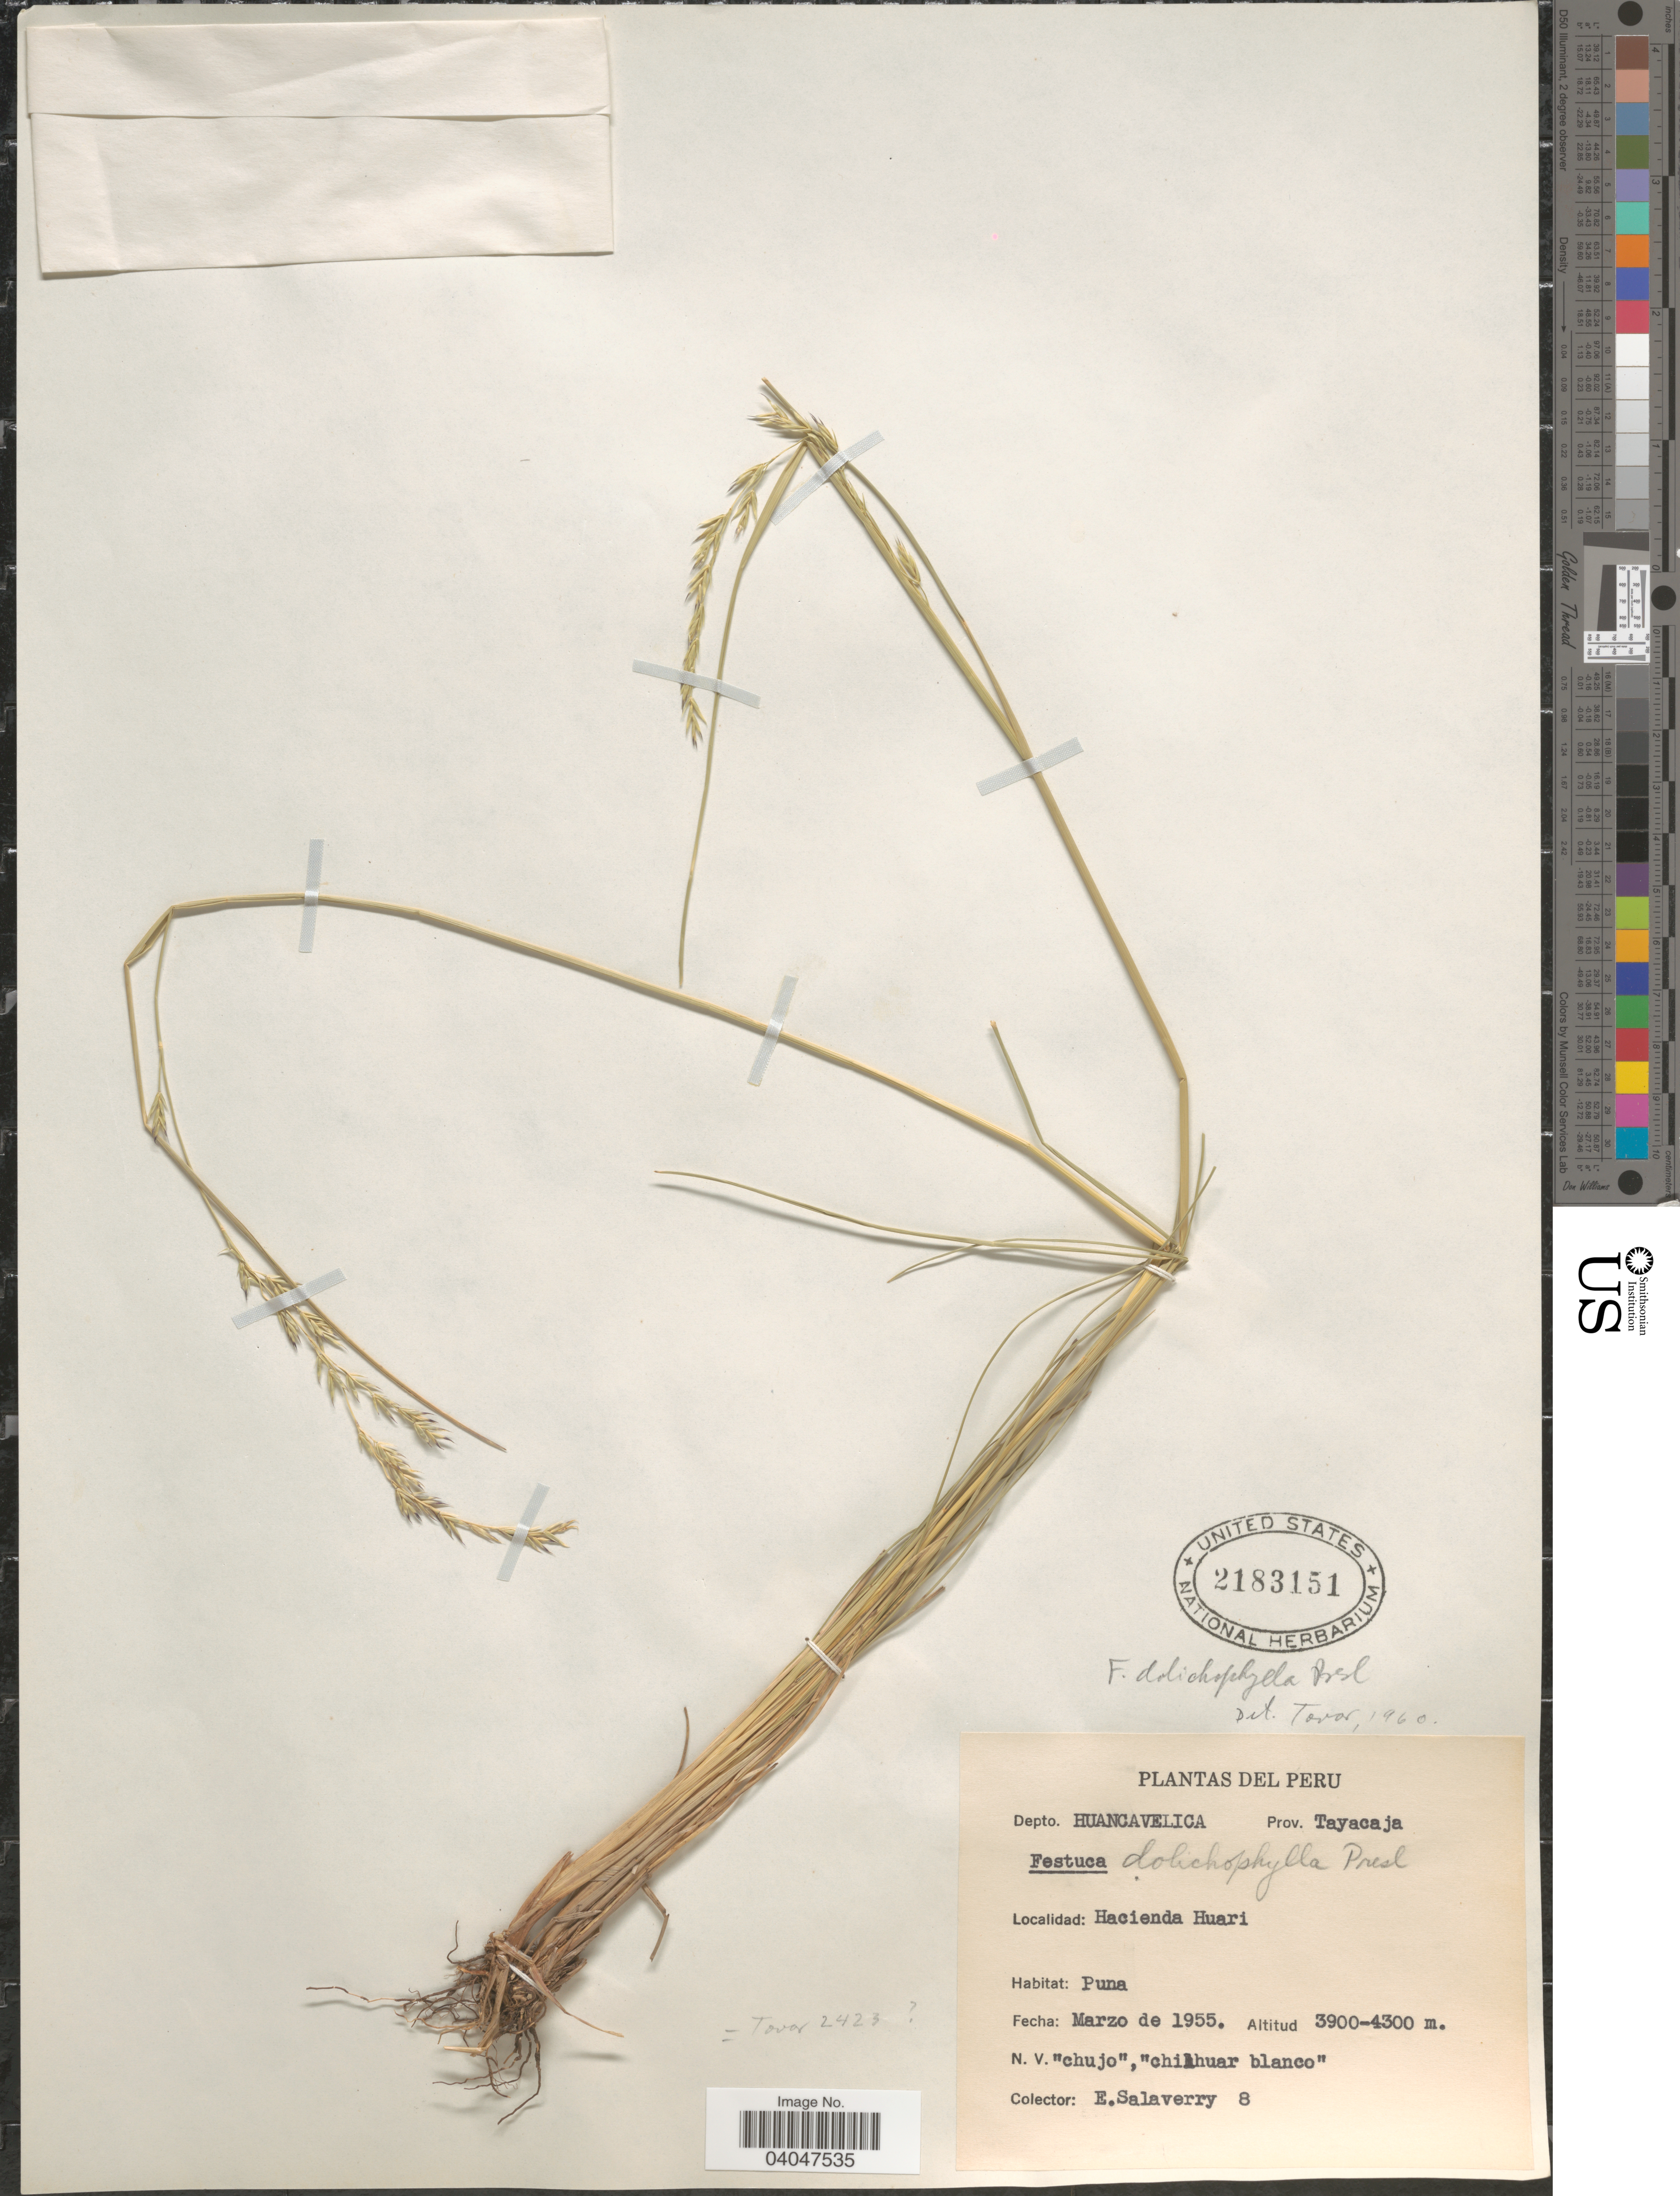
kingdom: Plantae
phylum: Tracheophyta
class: Liliopsida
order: Poales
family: Poaceae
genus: Festuca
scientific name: Festuca dolichophylla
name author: J. Presl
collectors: E. Salaverry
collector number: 8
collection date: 1955-03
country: Peru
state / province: Huancavelica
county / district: Tayacaja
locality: Depto. Huancavelica. Prov. Tayacaja. Hacienda Huari.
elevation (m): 3900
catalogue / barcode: US 2183151